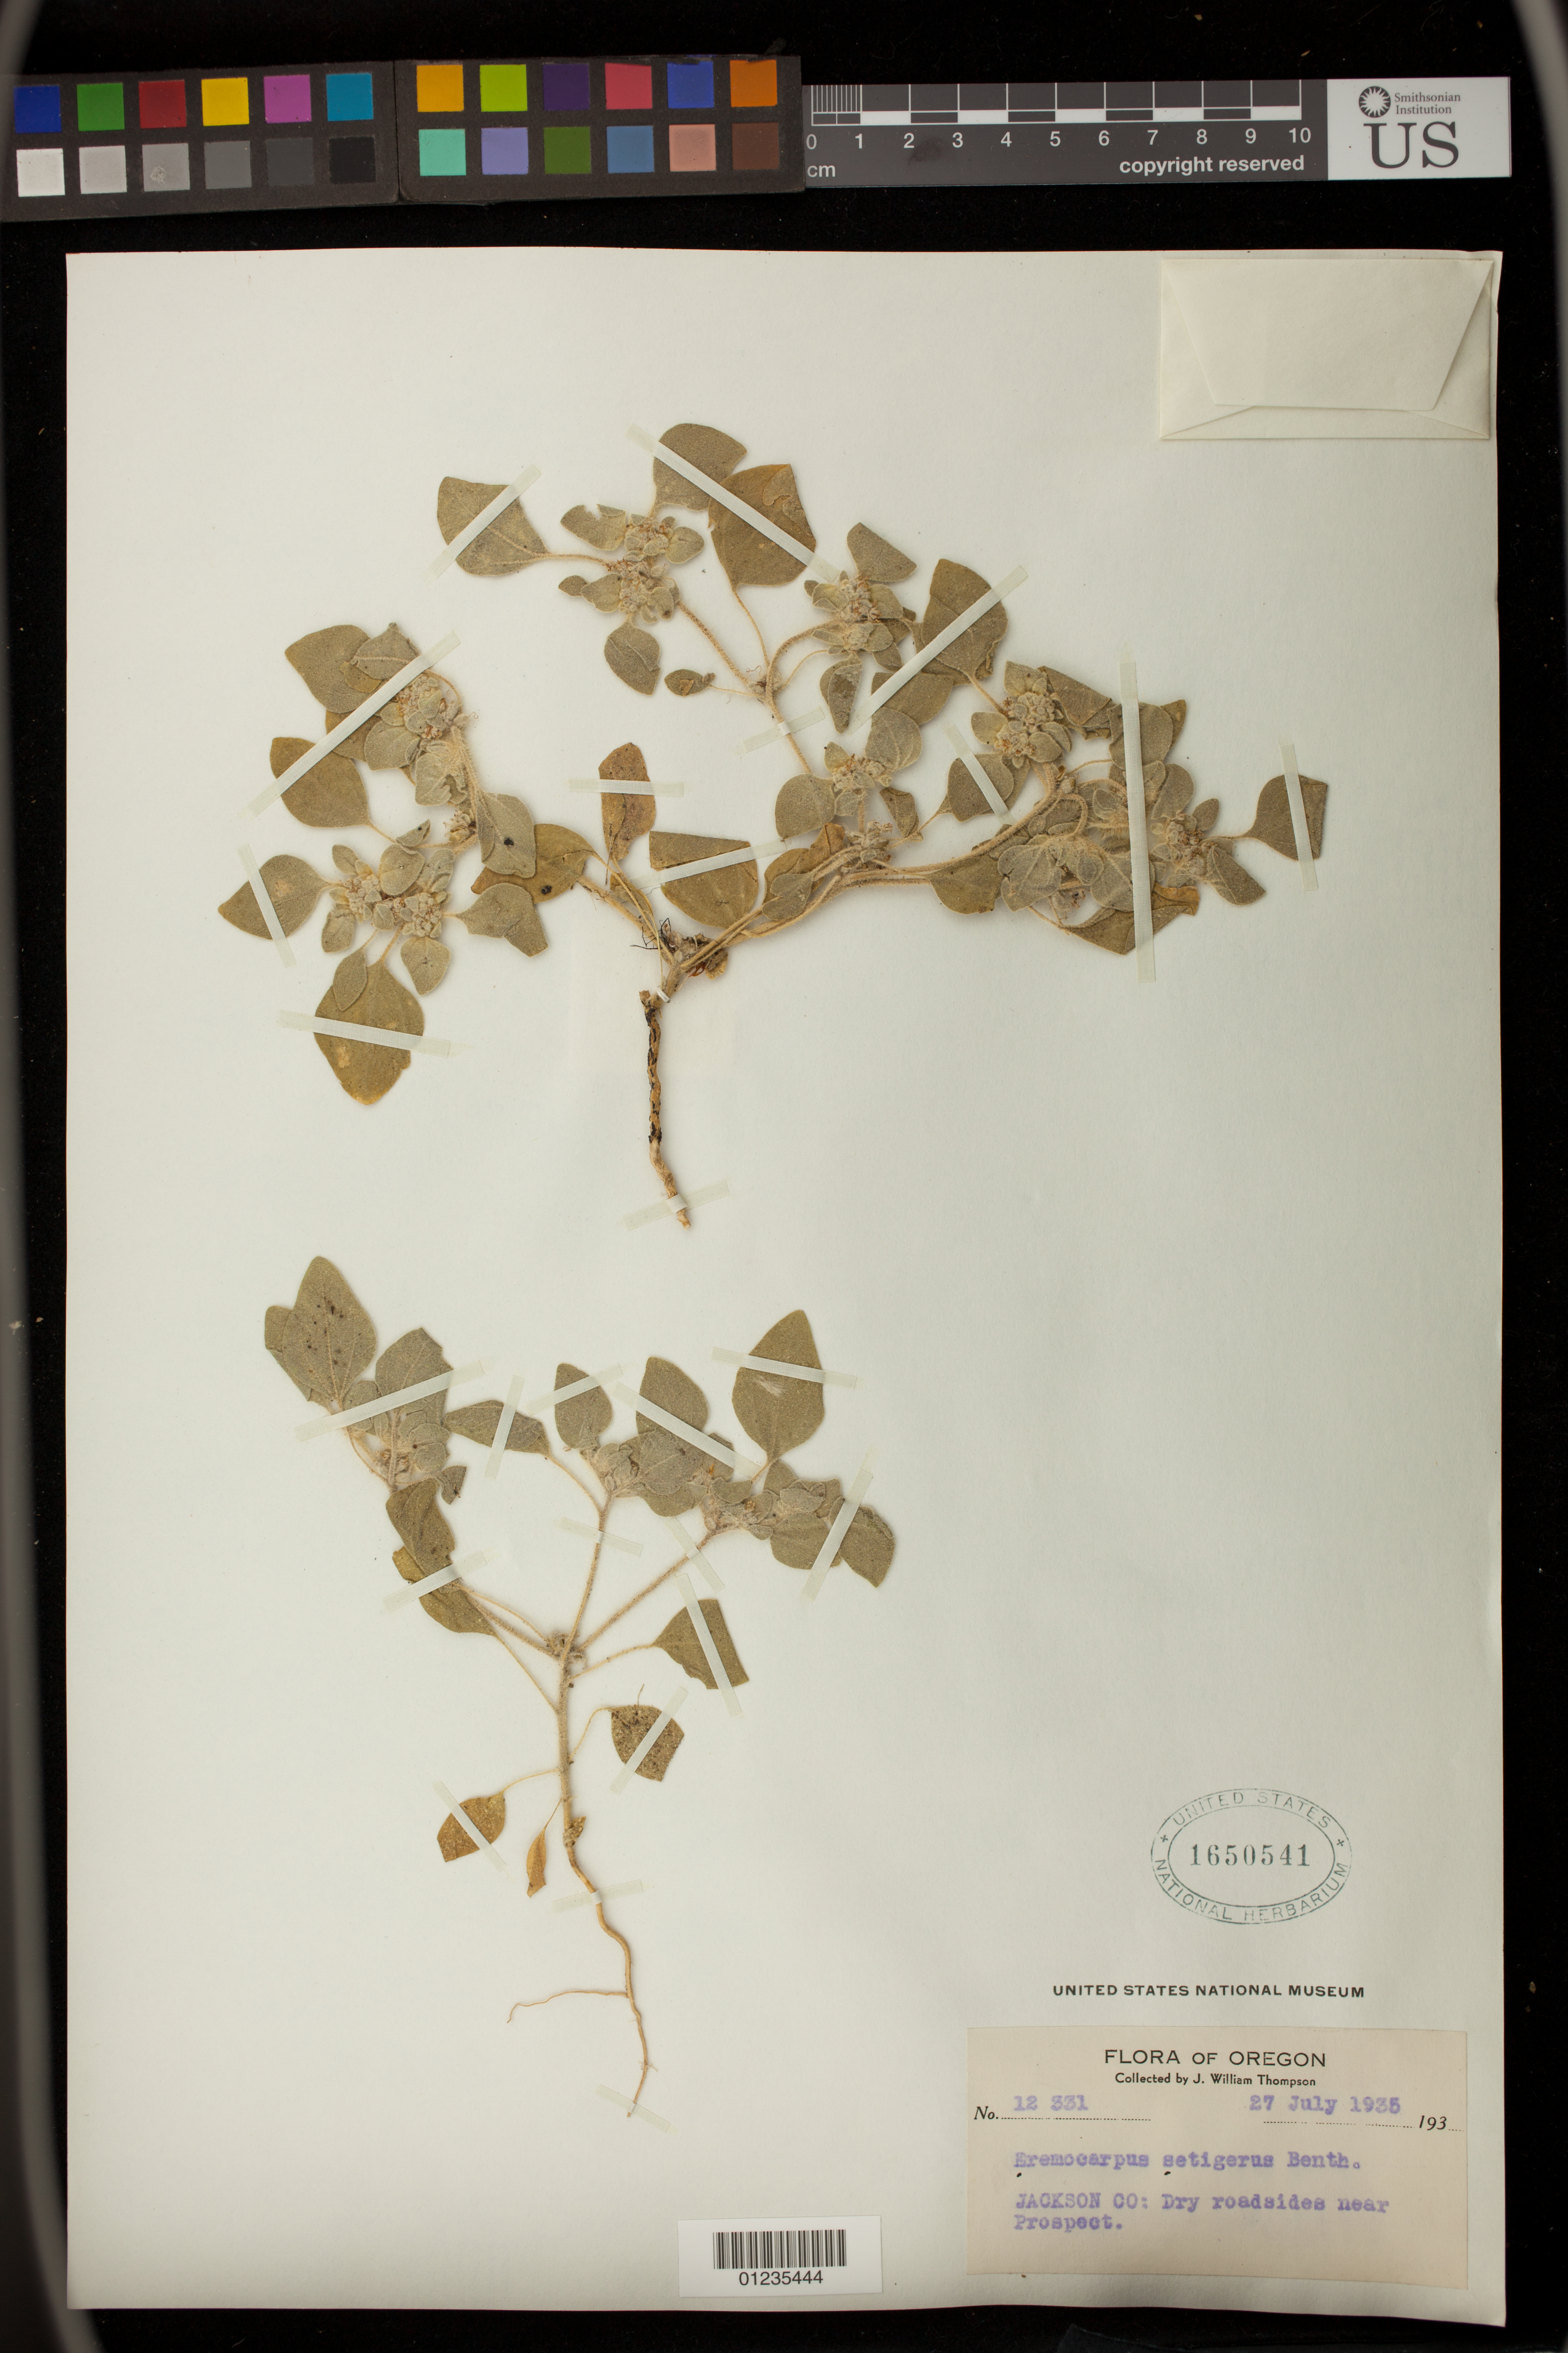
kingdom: Plantae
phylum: Tracheophyta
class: Magnoliopsida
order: Malpighiales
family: Euphorbiaceae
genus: Eremocarpus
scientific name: Eremocarpus setigerus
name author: (Hook.) Benth.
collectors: J. W. Thompson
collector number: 12331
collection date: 1935-07-27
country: United States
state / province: Oregon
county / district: Jackson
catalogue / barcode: US 1650541